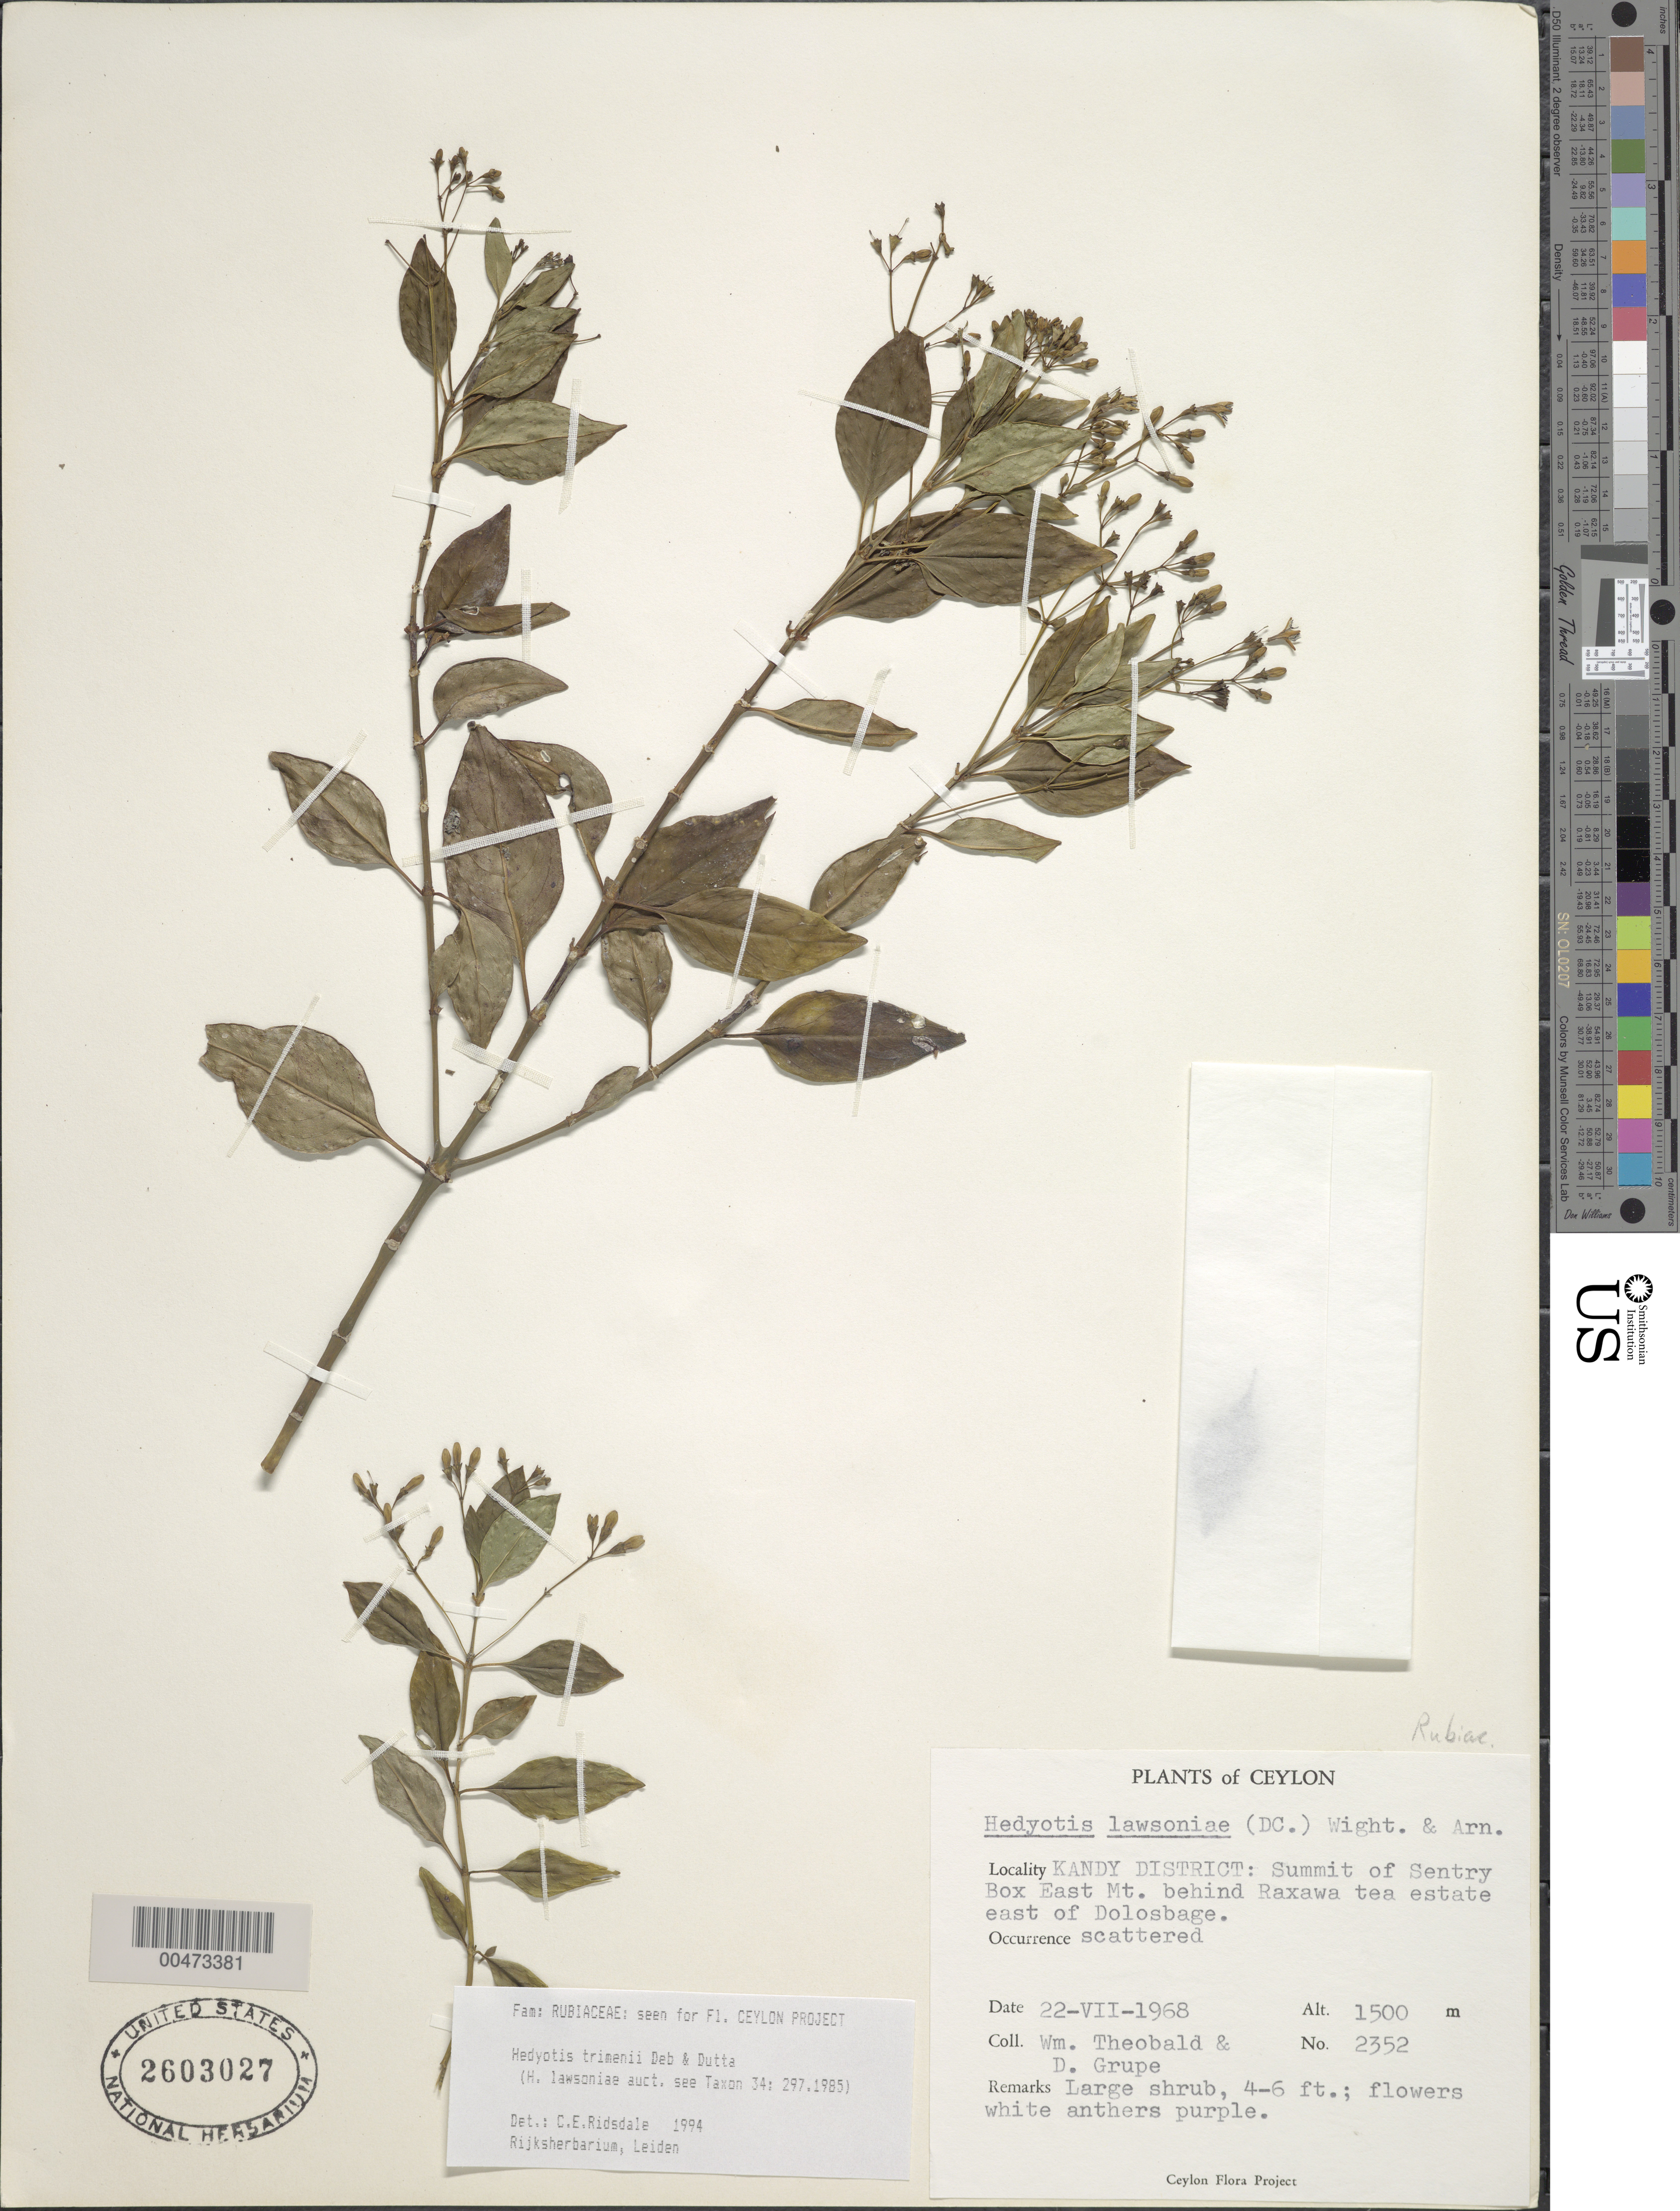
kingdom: Plantae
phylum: Tracheophyta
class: Magnoliopsida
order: Gentianales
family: Rubiaceae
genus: Hedyotis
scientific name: Hedyotis trimenii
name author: Deb & R. Dutta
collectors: W. Theobald & D. Grupe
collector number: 2352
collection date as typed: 22 Dec 1968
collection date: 1968-12-22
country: Sri Lanka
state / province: Central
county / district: Kandy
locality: summit of Sentry Box East Mt. behind Raxawa Tea Estate E of Dolosbage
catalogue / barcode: US 2603027